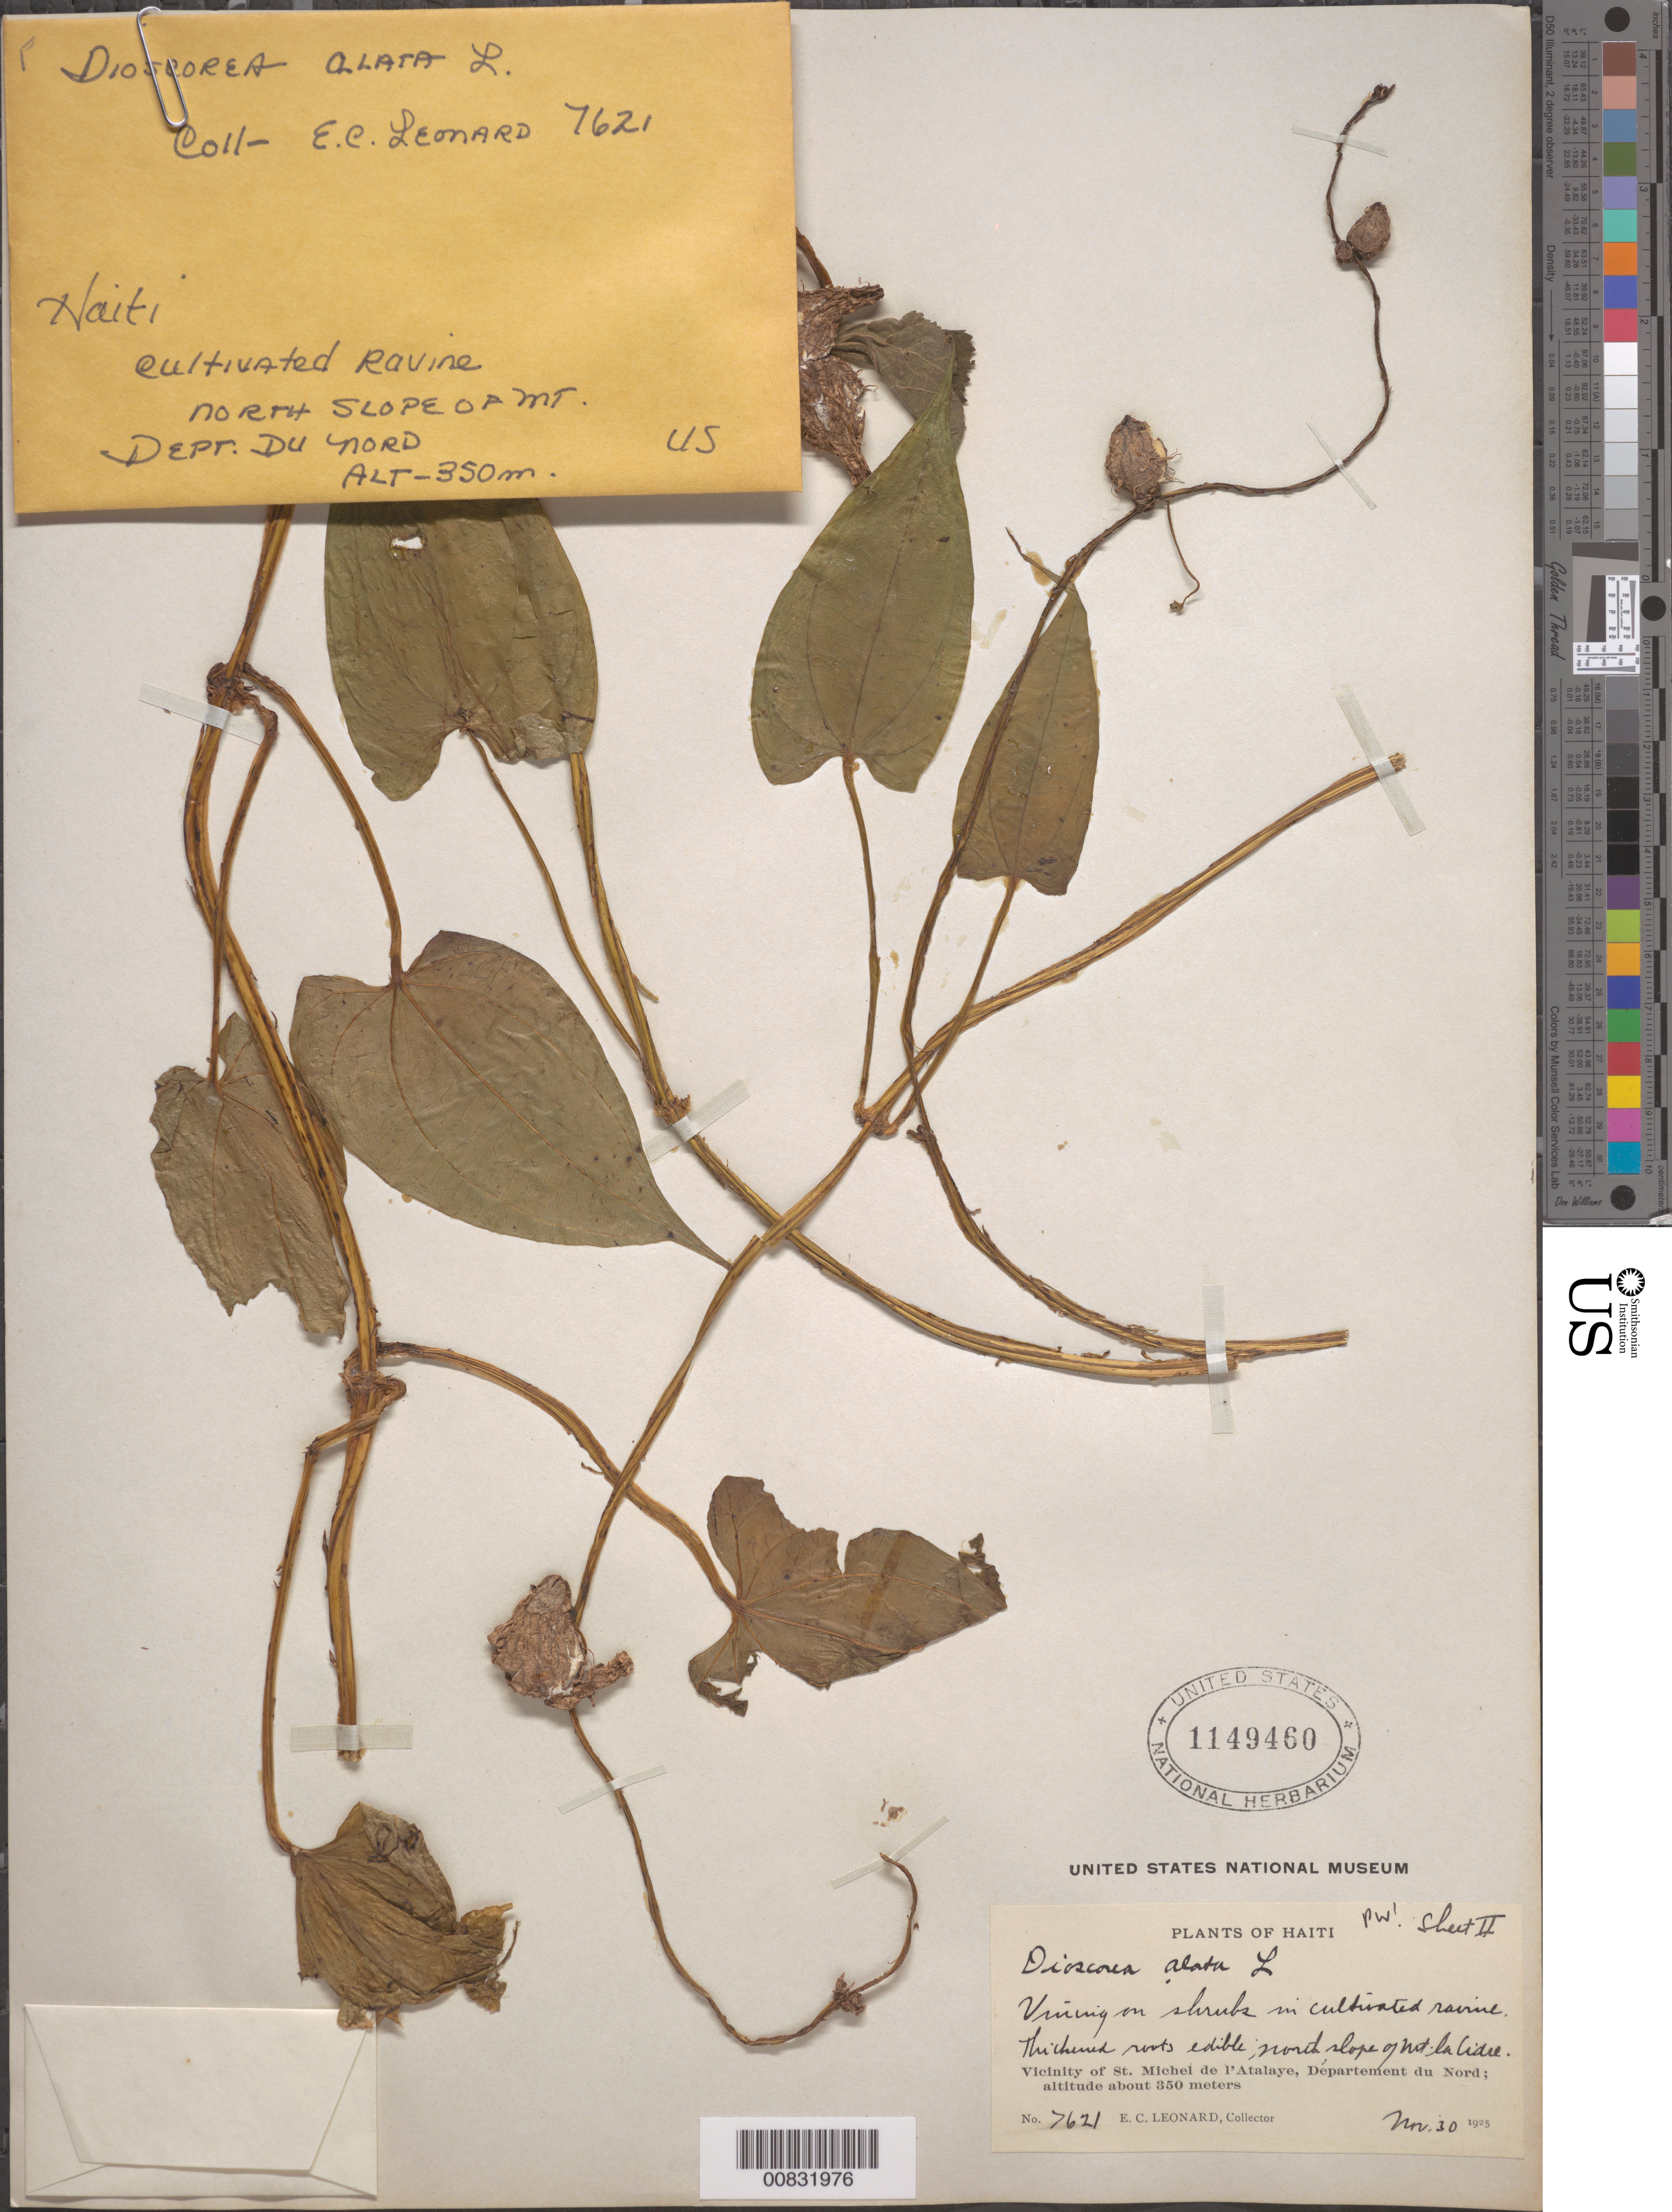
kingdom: Plantae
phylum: Tracheophyta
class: Liliopsida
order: Dioscoreales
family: Dioscoreaceae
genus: Dioscorea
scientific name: Dioscorea alata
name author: L.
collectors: E. C. Leonard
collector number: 7621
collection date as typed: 30 Nov 1925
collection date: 1925-11-30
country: Haiti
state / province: Nord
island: Hispaniola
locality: Vicinity of St. Michel de l'Atalaye, north slope of Mt. la Cidre.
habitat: Vining on shrubs in cultivated ravine.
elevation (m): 350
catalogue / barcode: US 1149460